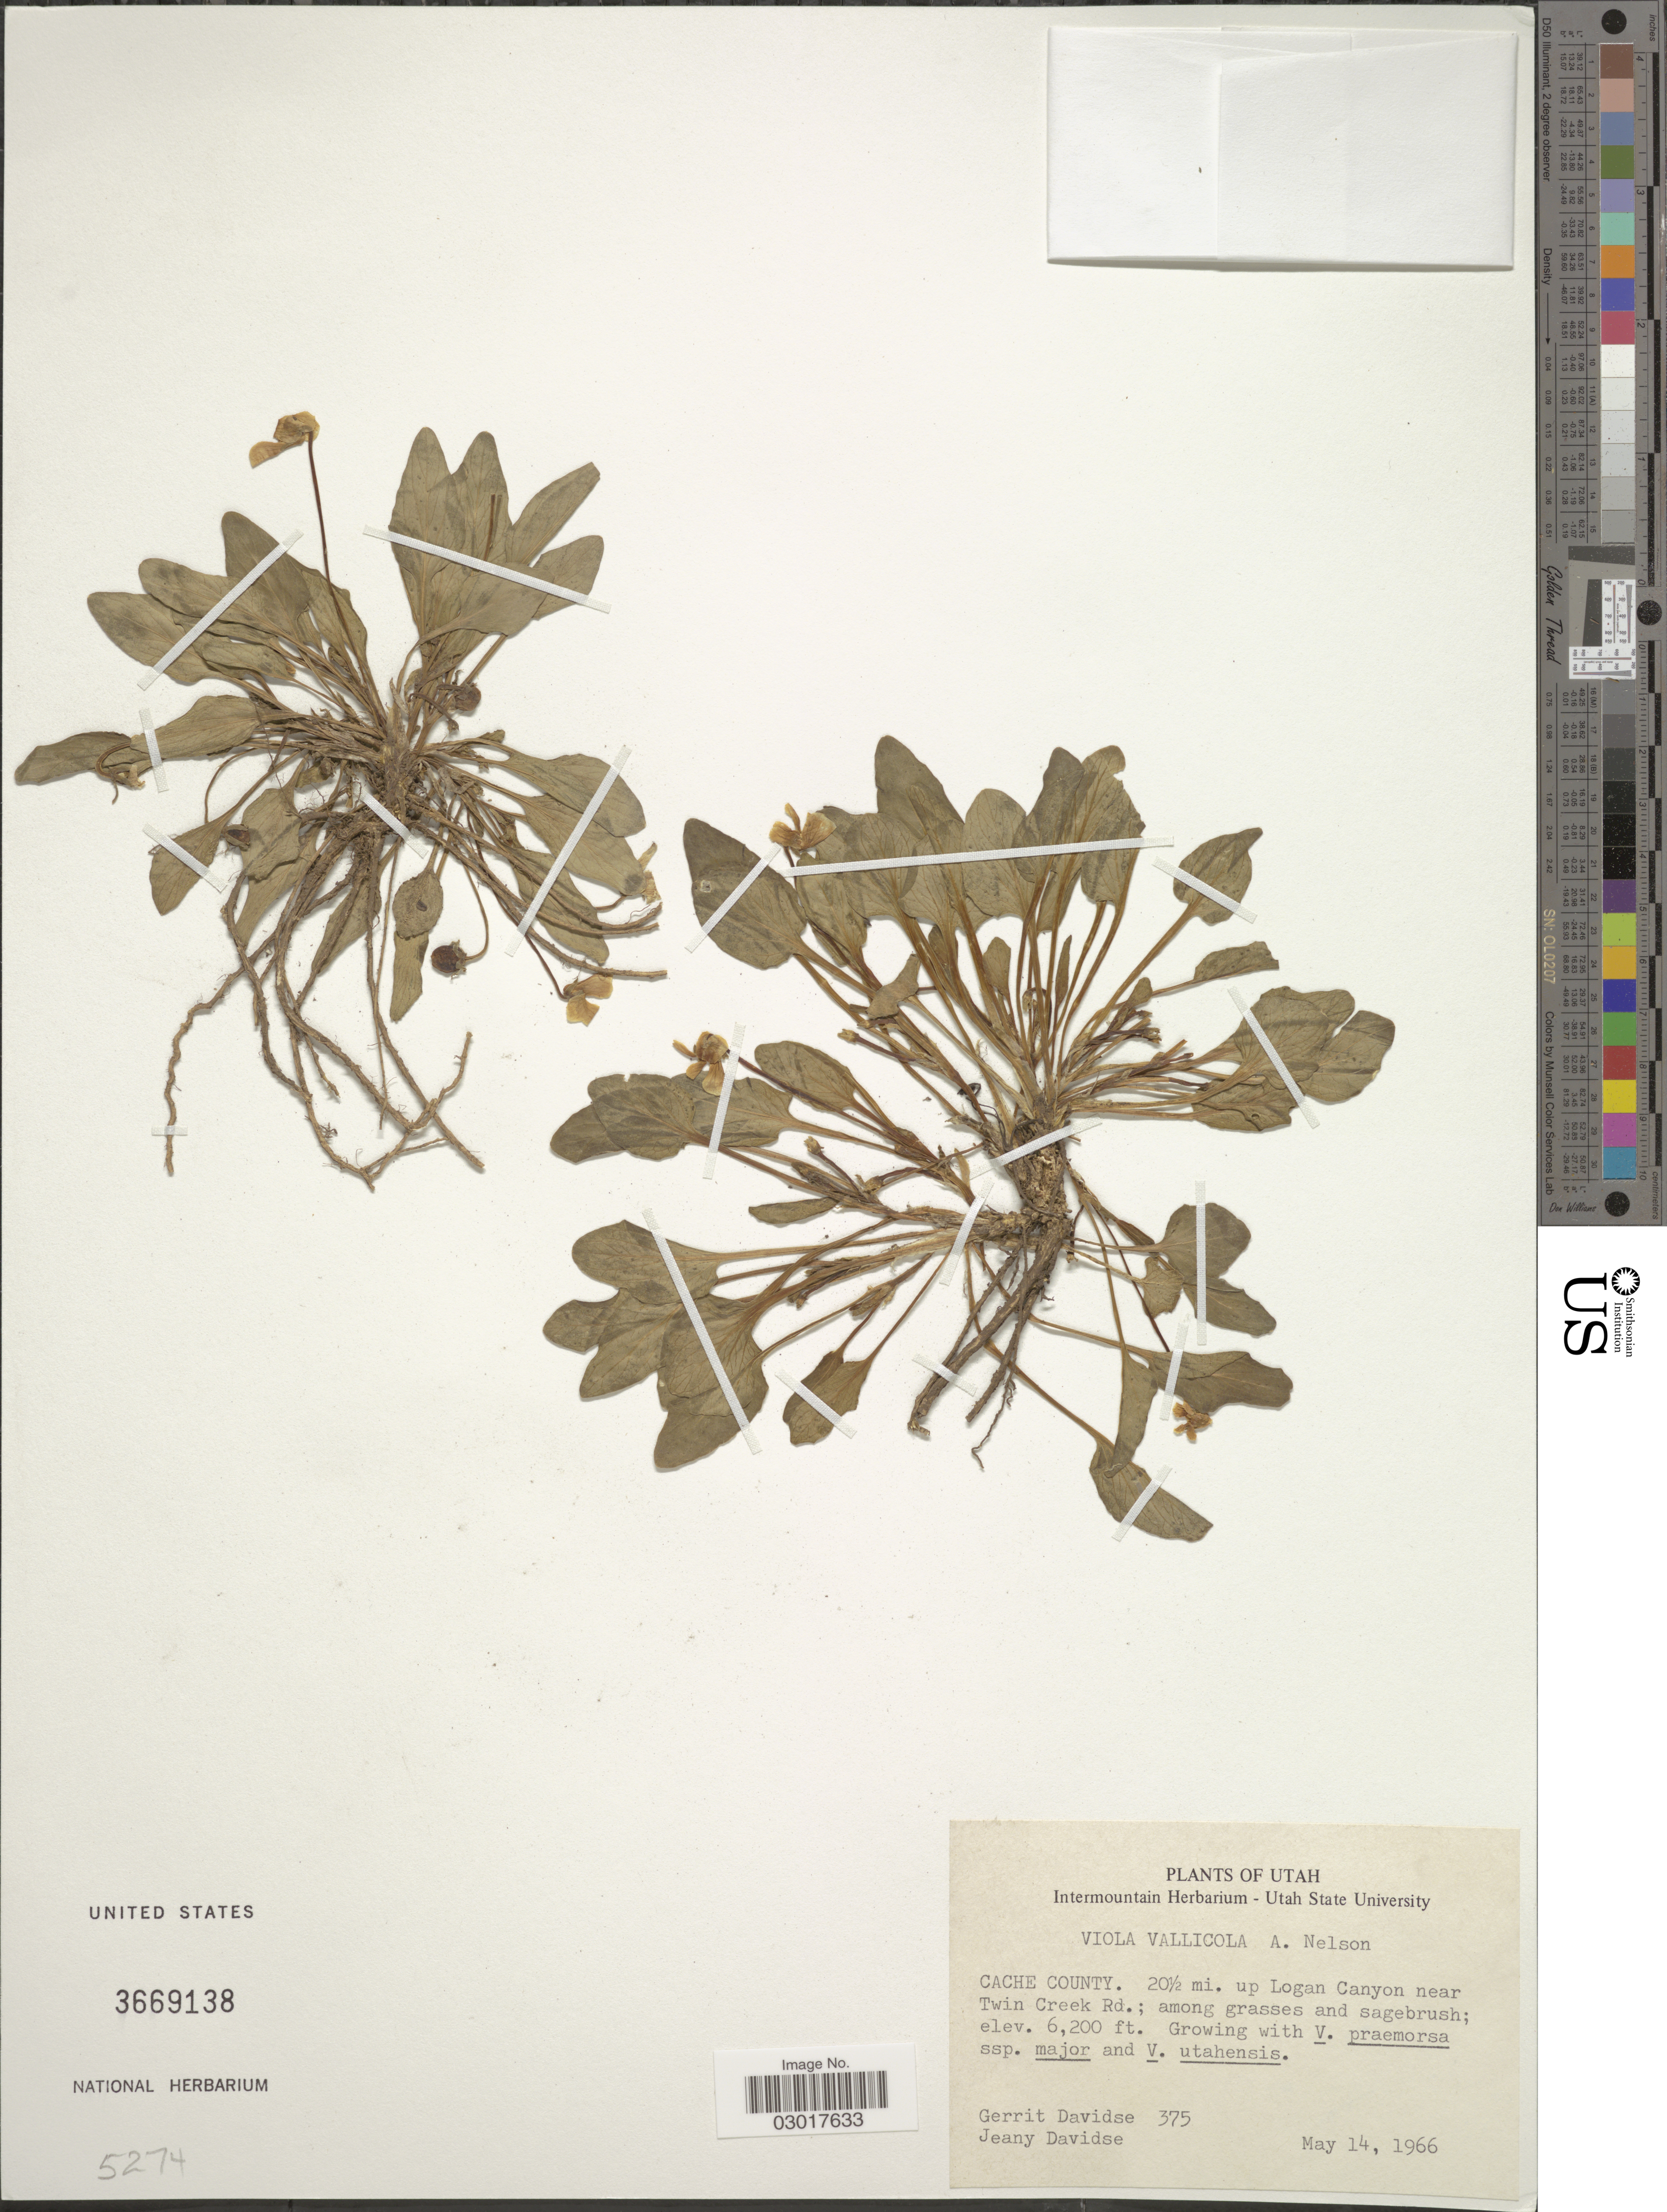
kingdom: Plantae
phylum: Tracheophyta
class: Magnoliopsida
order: Malpighiales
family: Violaceae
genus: Viola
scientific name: Viola vallicola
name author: A. Nelson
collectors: G. Davidse & J. Davidse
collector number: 375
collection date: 1966-05-14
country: United States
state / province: Utah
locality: Cache County. 20½ mi. up Logan Canyon near Twin Creek Rd.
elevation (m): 1890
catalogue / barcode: US 3669138